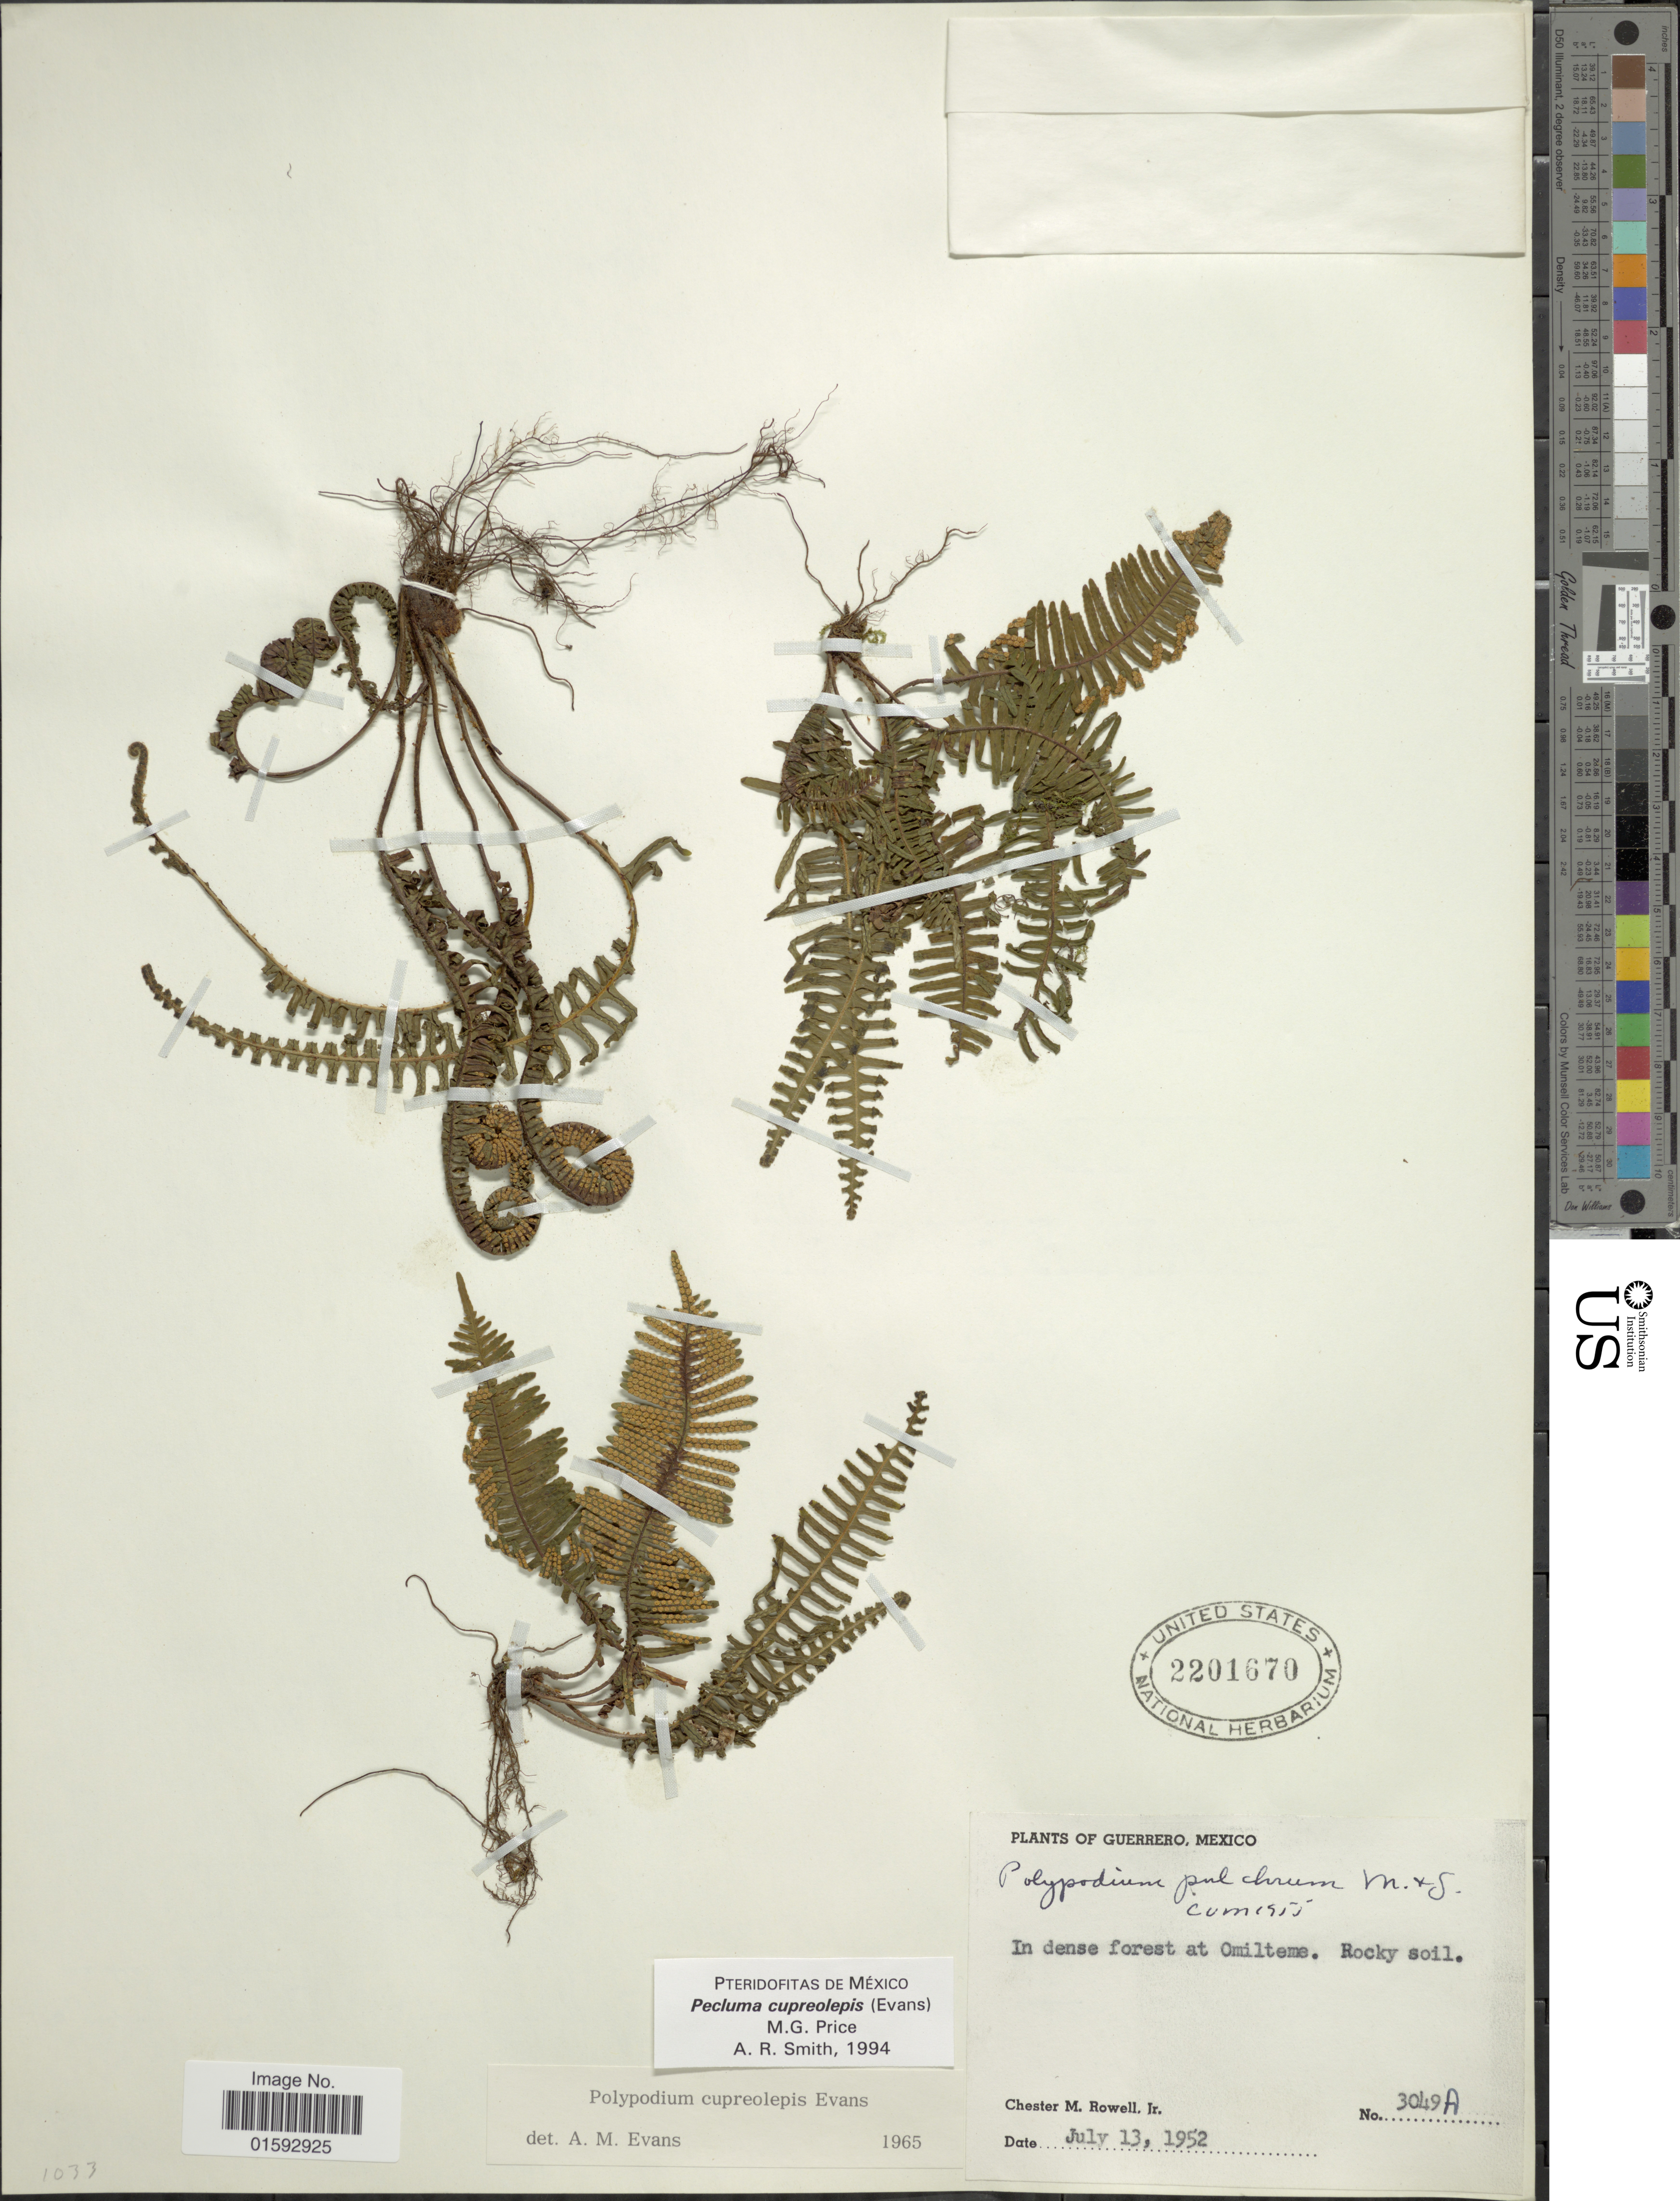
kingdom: Plantae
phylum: Tracheophyta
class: Polypodiopsida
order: Polypodiales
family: Polypodiaceae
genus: Pecluma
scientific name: Pecluma cupreolepis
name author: (A.M. Evans) M.G. Price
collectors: C. M. Rowell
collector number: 3049A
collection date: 1952-07-13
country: Mexico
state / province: Guerrero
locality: In dense fores at Omilteme. Rocky soil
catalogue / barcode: US 2201670